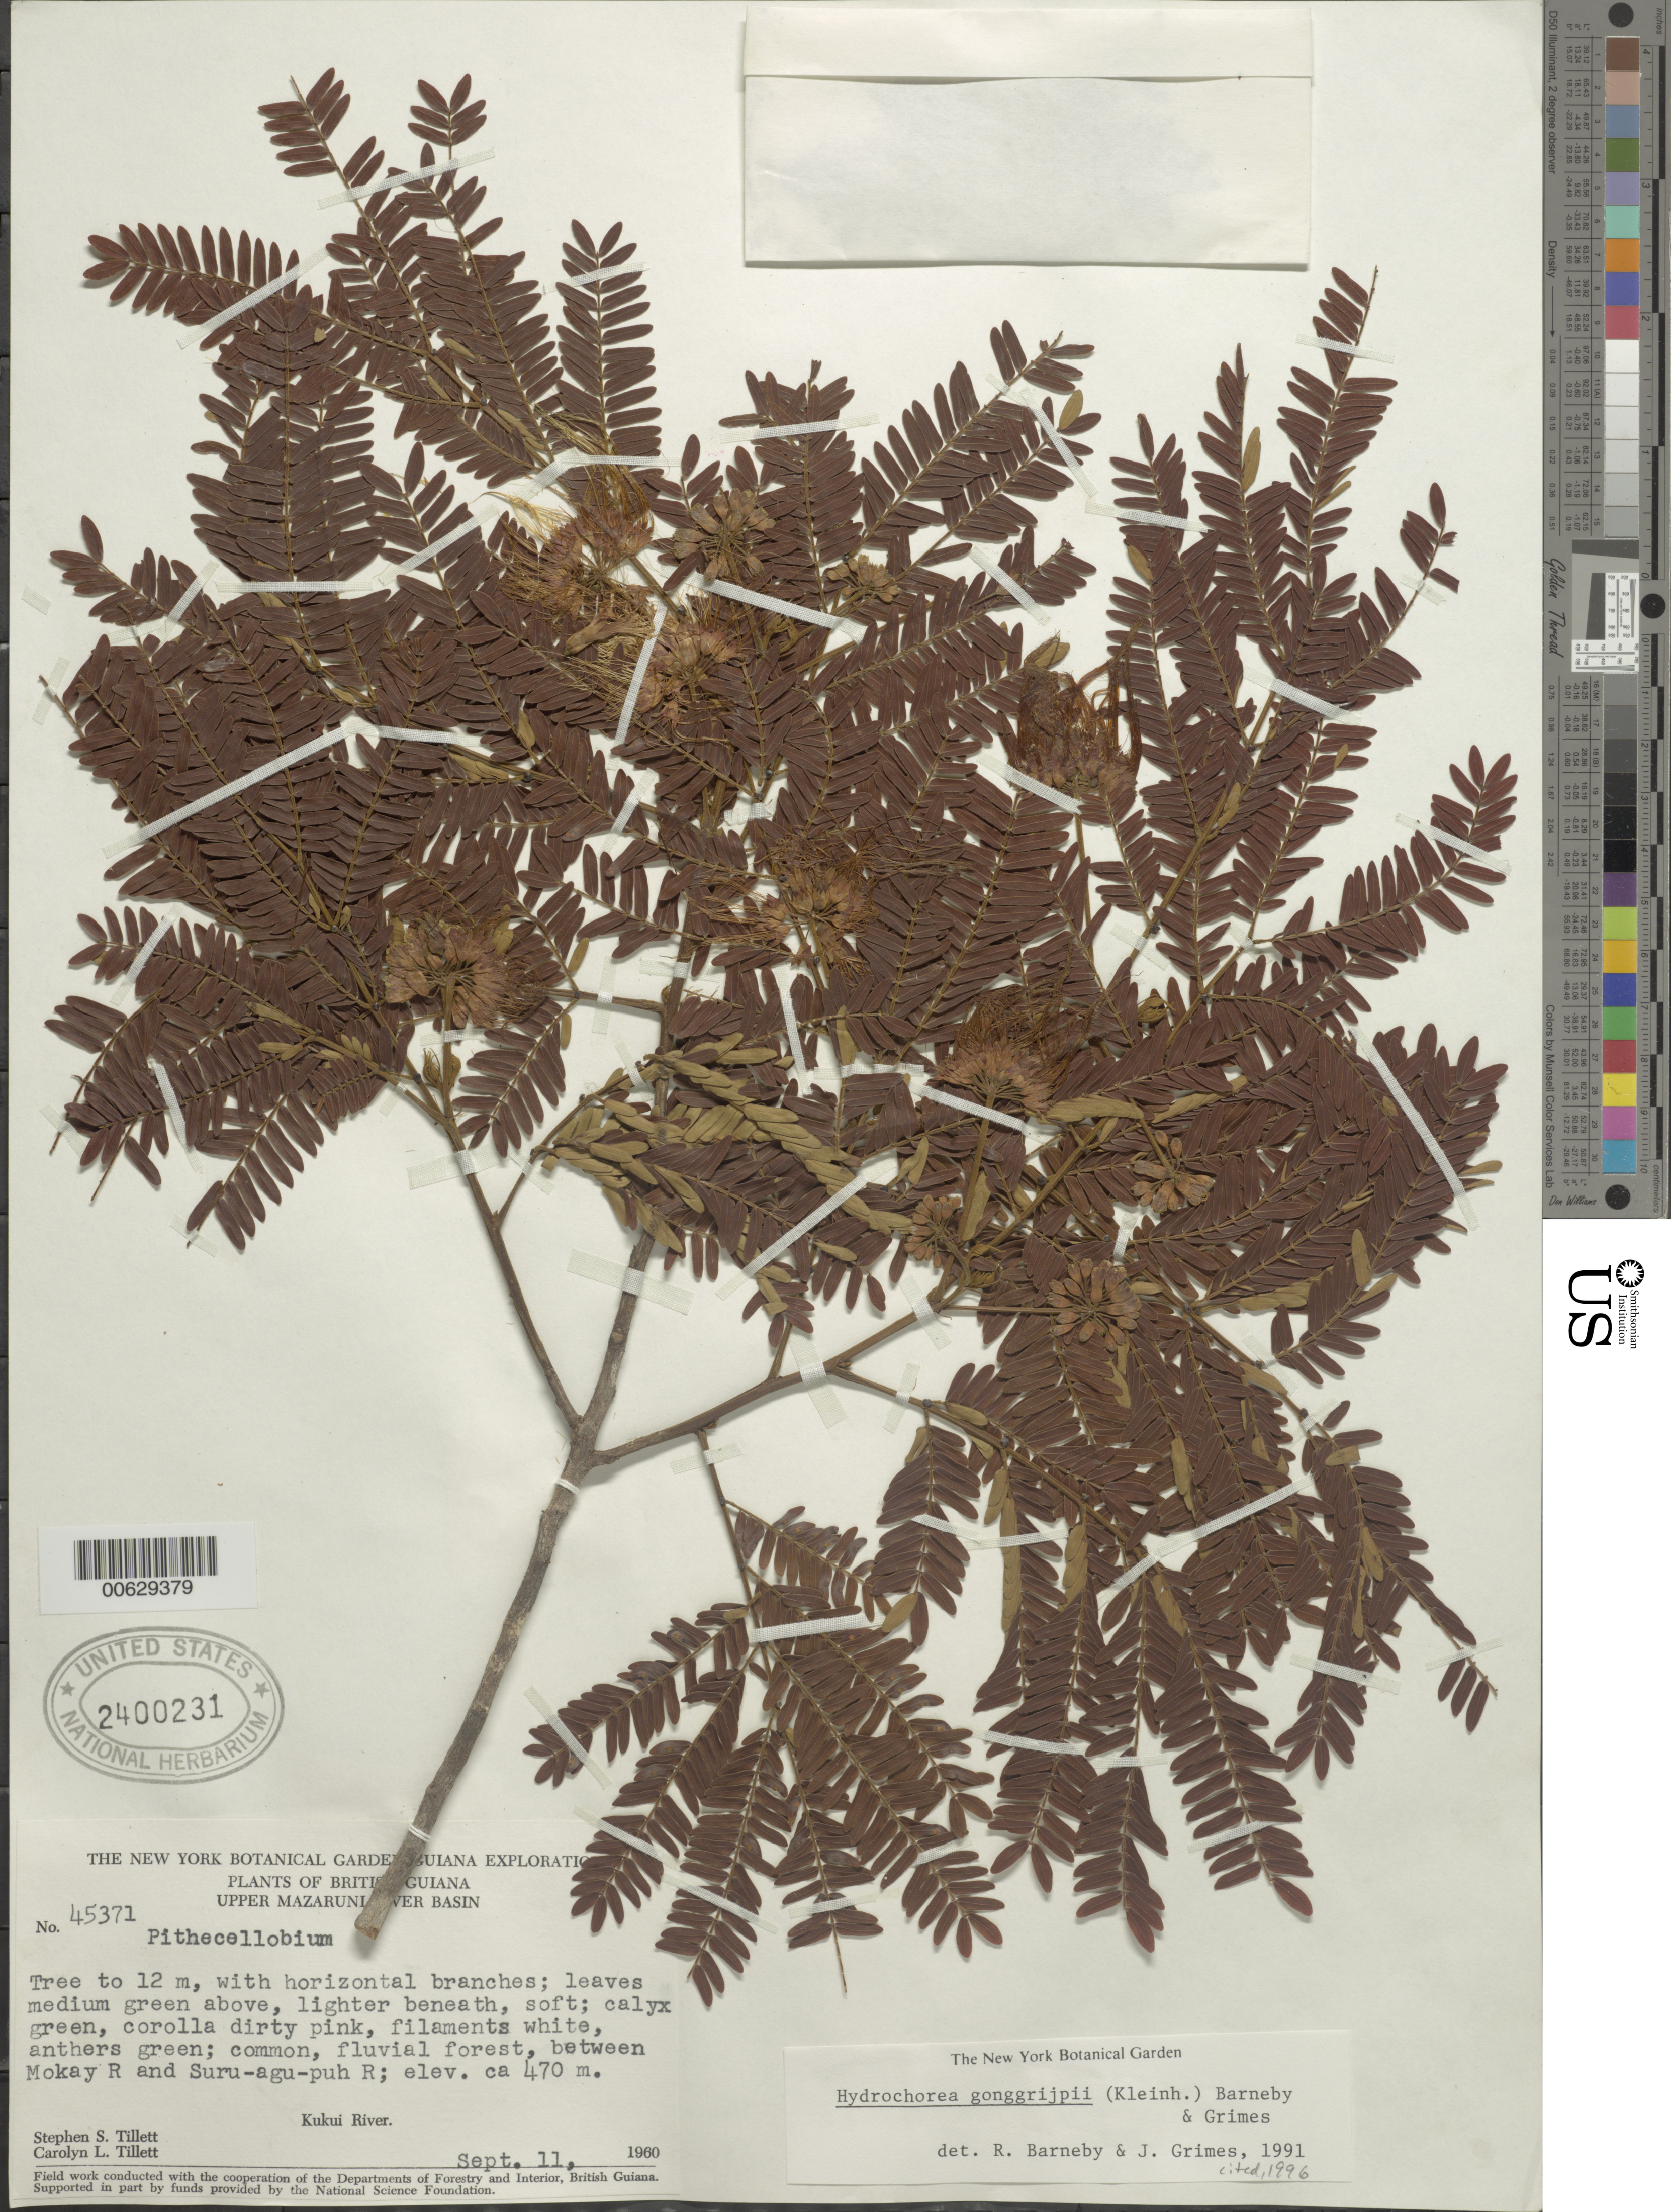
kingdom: Plantae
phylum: Tracheophyta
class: Magnoliopsida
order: Fabales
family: Fabaceae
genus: Hydrochorea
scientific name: Hydrochorea gonggrijpii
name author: (Kleinhoonte) Barneby & J.W. Grimes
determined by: Barneby, R. C.; Grimes, J. W.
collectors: S. S. Tillett, C. L. Tillett & R. Boyan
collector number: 45371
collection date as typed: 11-Sep-60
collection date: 1960-09-11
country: Guyana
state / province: Cuyuni-Mazaruni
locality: Kukui R., betw. Mokay R. and Suru-agu-puh R., Upper Mazaruni R. basin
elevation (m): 470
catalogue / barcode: US 2400231